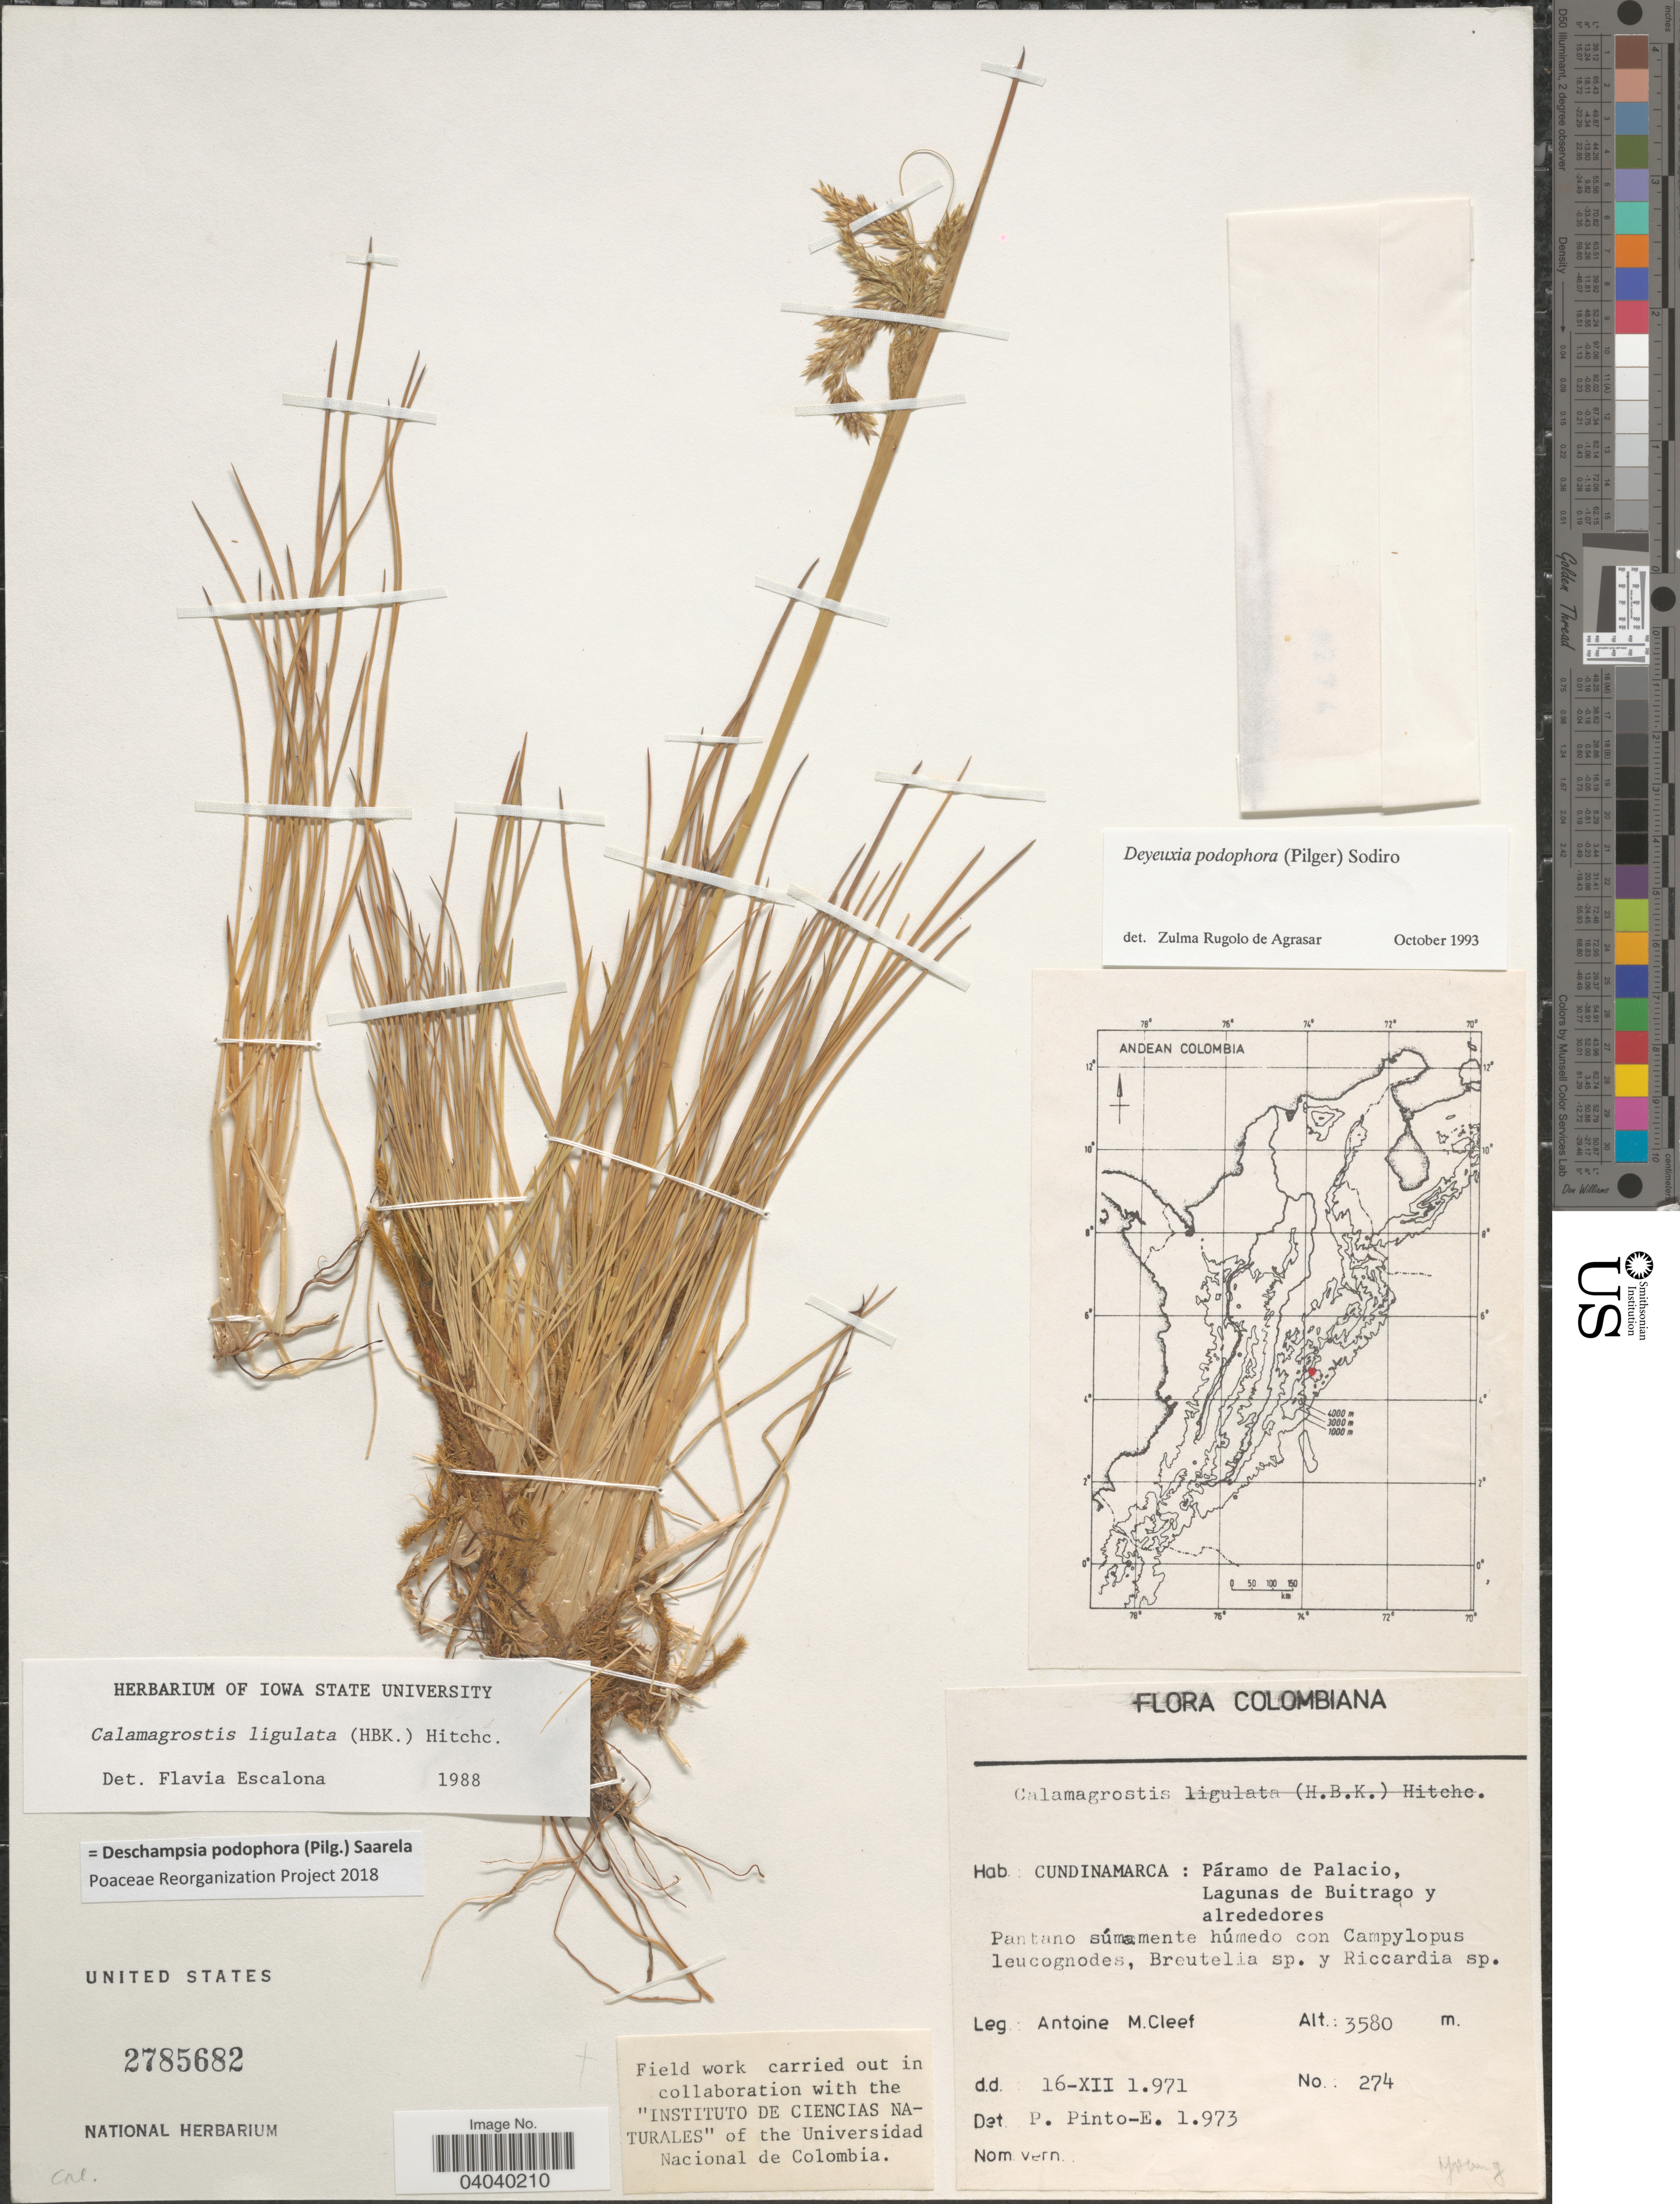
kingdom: Plantae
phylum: Tracheophyta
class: Liliopsida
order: Poales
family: Poaceae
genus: Deschampsia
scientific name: Deschampsia podophora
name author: (Pilg.) Saarela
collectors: A. M. Cleef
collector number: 274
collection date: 1971-12-16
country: Colombia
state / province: Cundinamarca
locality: Páramo de Palacio, Lagunas de Buitrago y alrededores.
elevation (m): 3580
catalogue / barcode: US 2785682